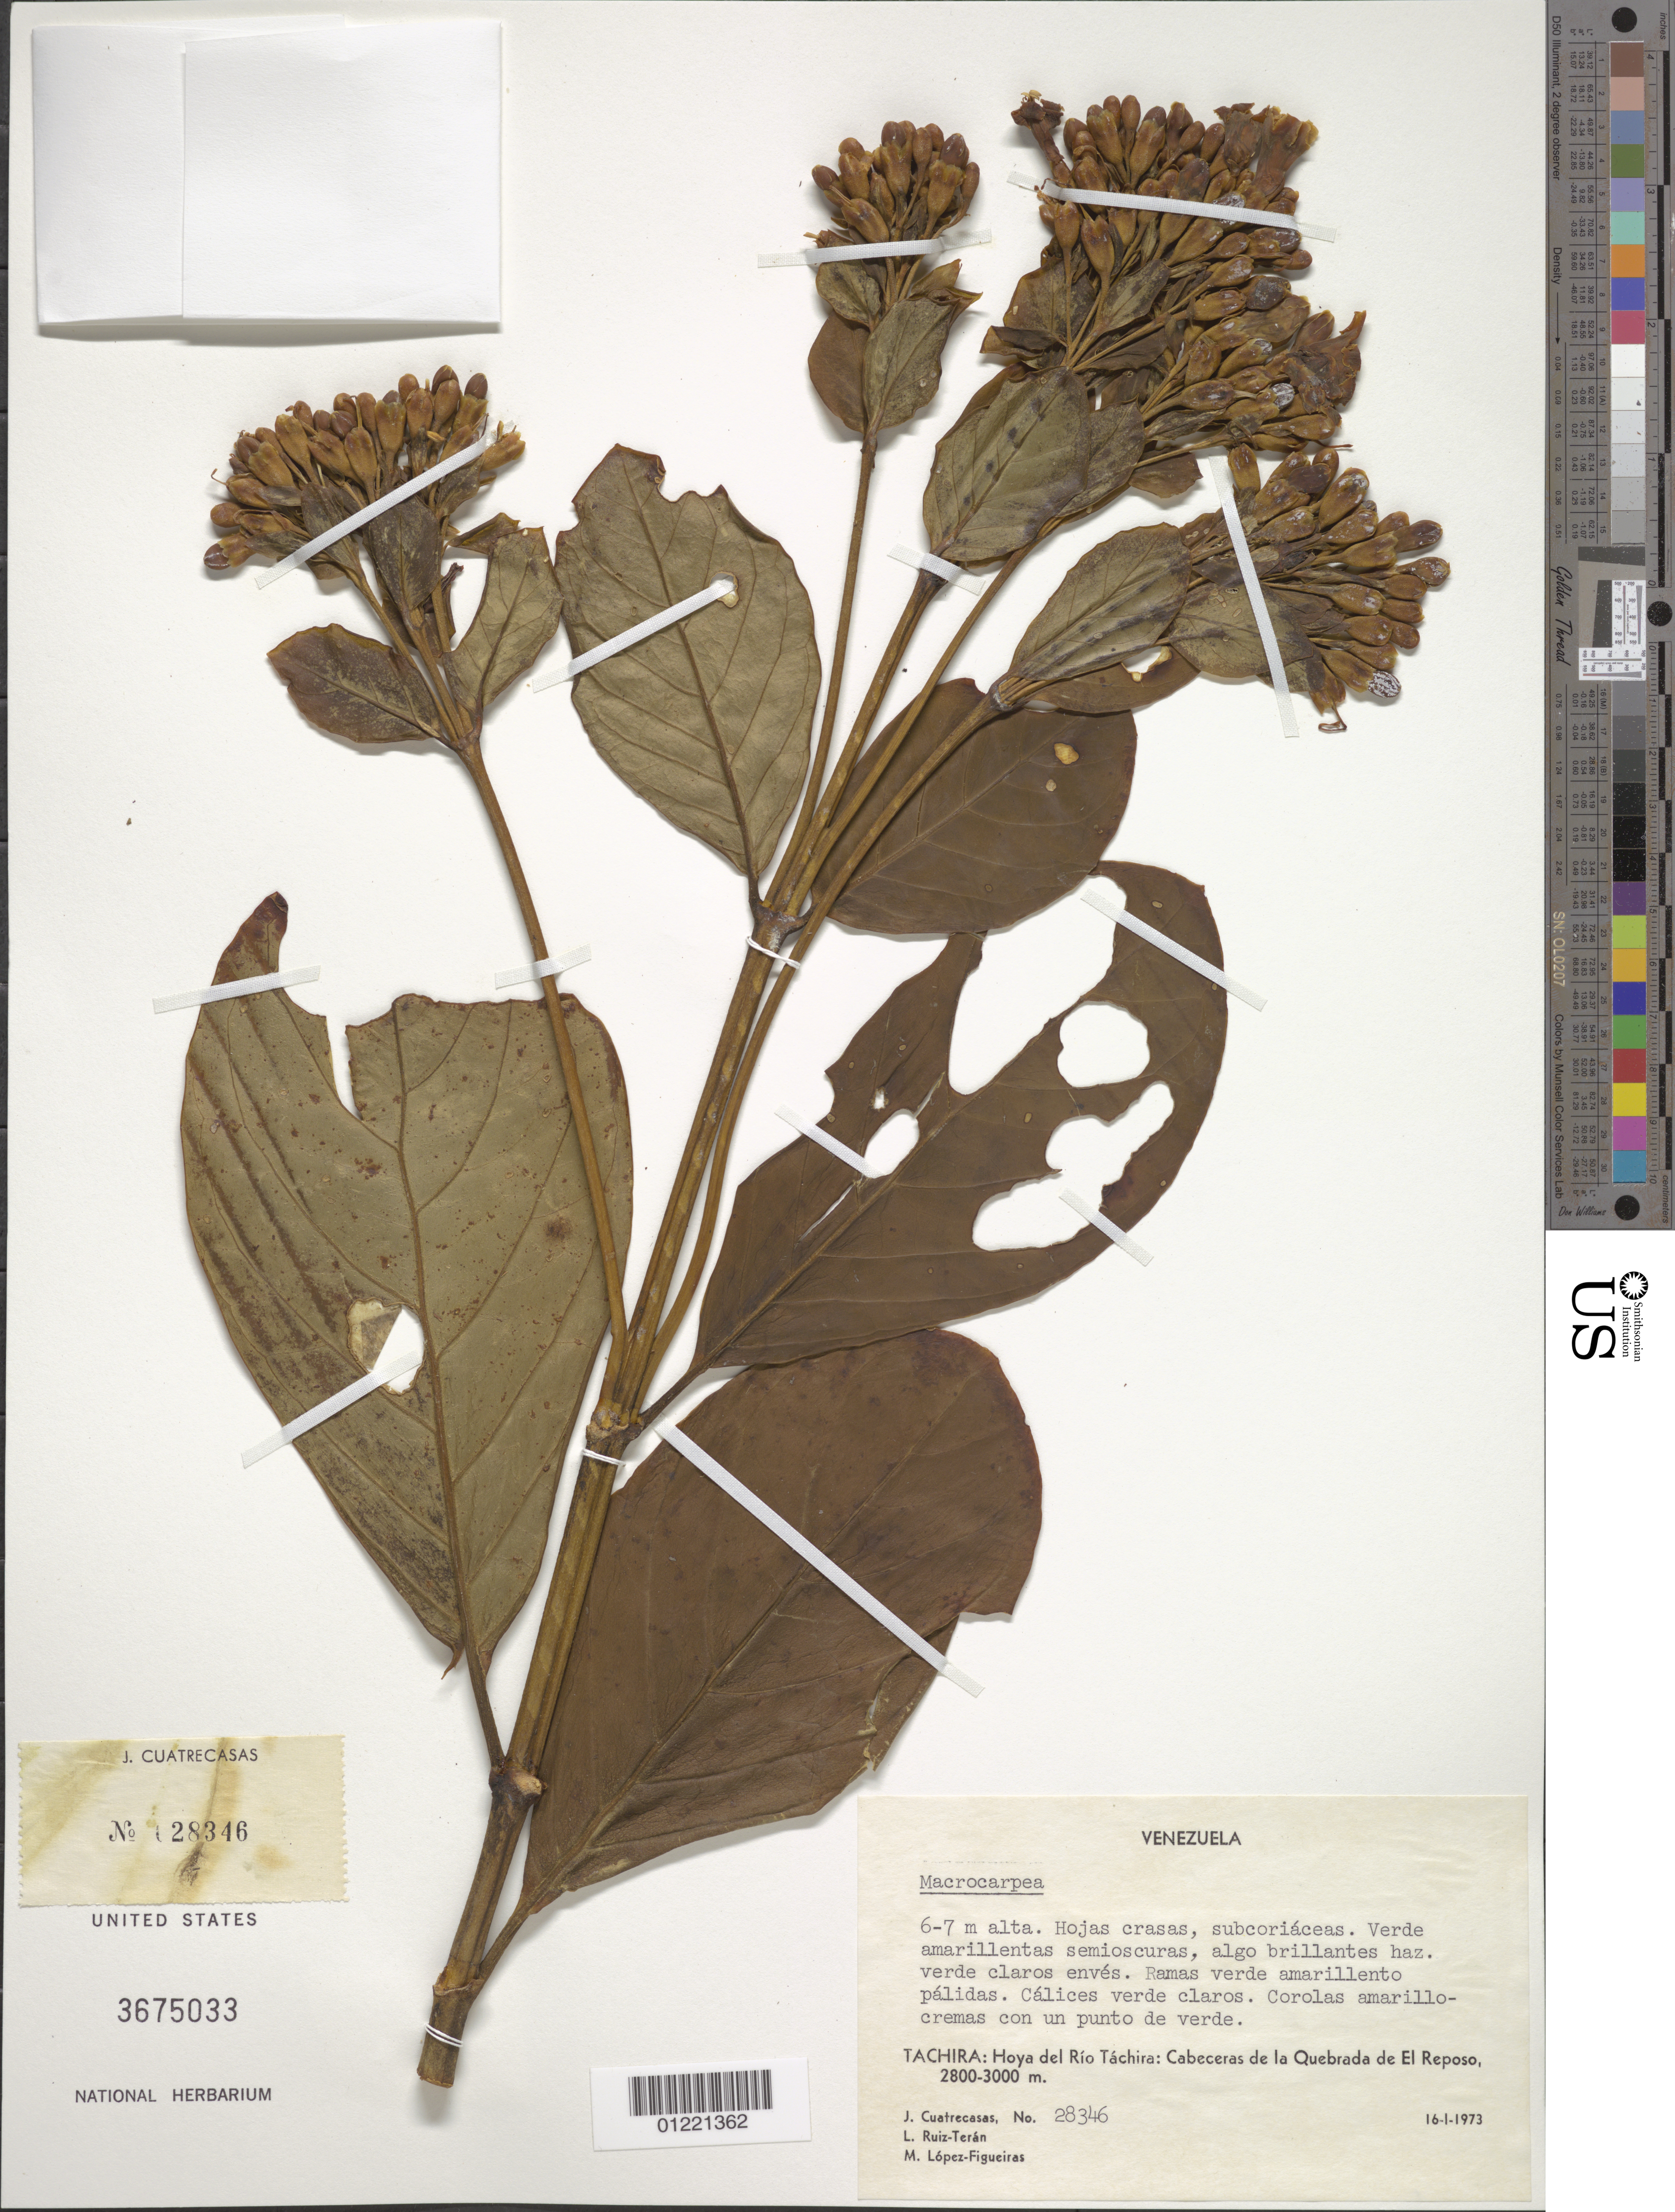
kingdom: Plantae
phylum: Tracheophyta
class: Magnoliopsida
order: Gentianales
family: Gentianaceae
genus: Macrocarpaea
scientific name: Macrocarpaea sp.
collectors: J. Cuatrecasas, L. E. Ruíz-Terán & M. López Figueiras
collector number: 28346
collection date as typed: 16 Jan 1973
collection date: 1973-01-16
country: Venezuela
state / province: Tachira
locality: Hoya del Río Tachira: cabeceras de la Quebrada de El Reposo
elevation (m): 2800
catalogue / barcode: US 3675033